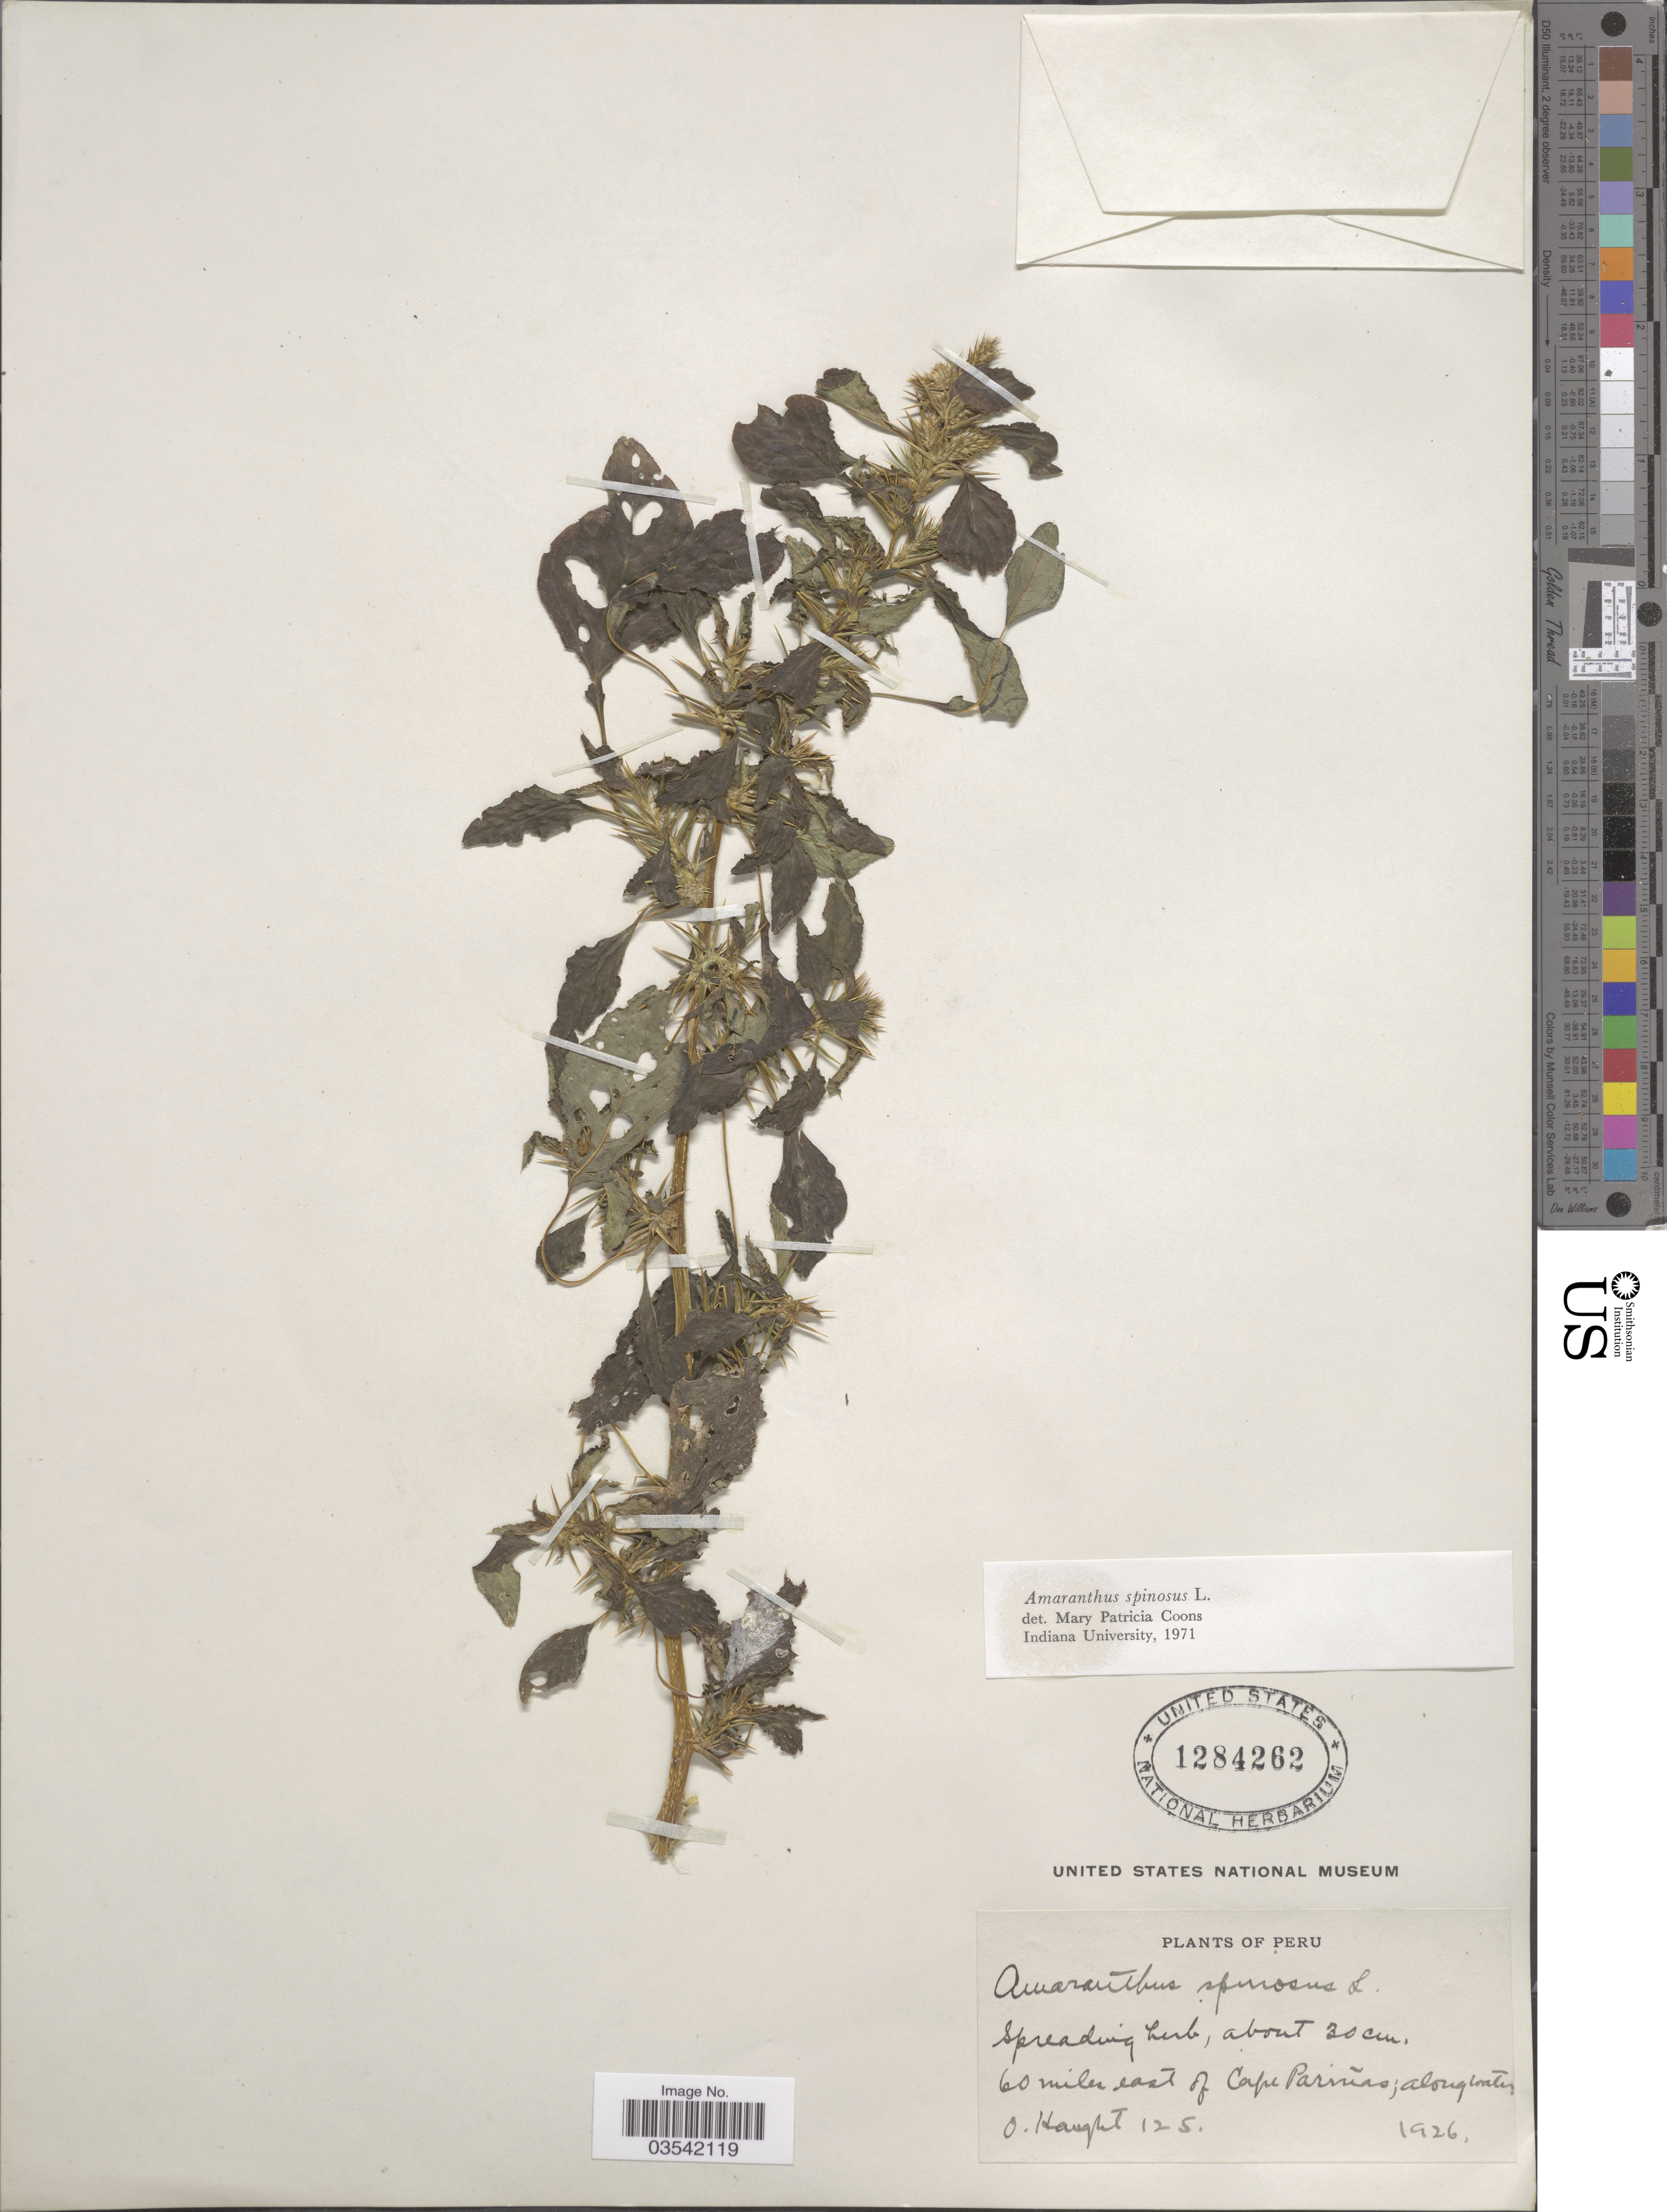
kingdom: Plantae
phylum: Tracheophyta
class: Magnoliopsida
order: Caryophyllales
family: Amaranthaceae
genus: Amaranthus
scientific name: Amaranthus spinosus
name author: L.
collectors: O. L. Haught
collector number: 125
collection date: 1926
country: Peru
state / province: Piura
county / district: Talara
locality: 60 miles E of Cape Pariñas.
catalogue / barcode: US 1284262